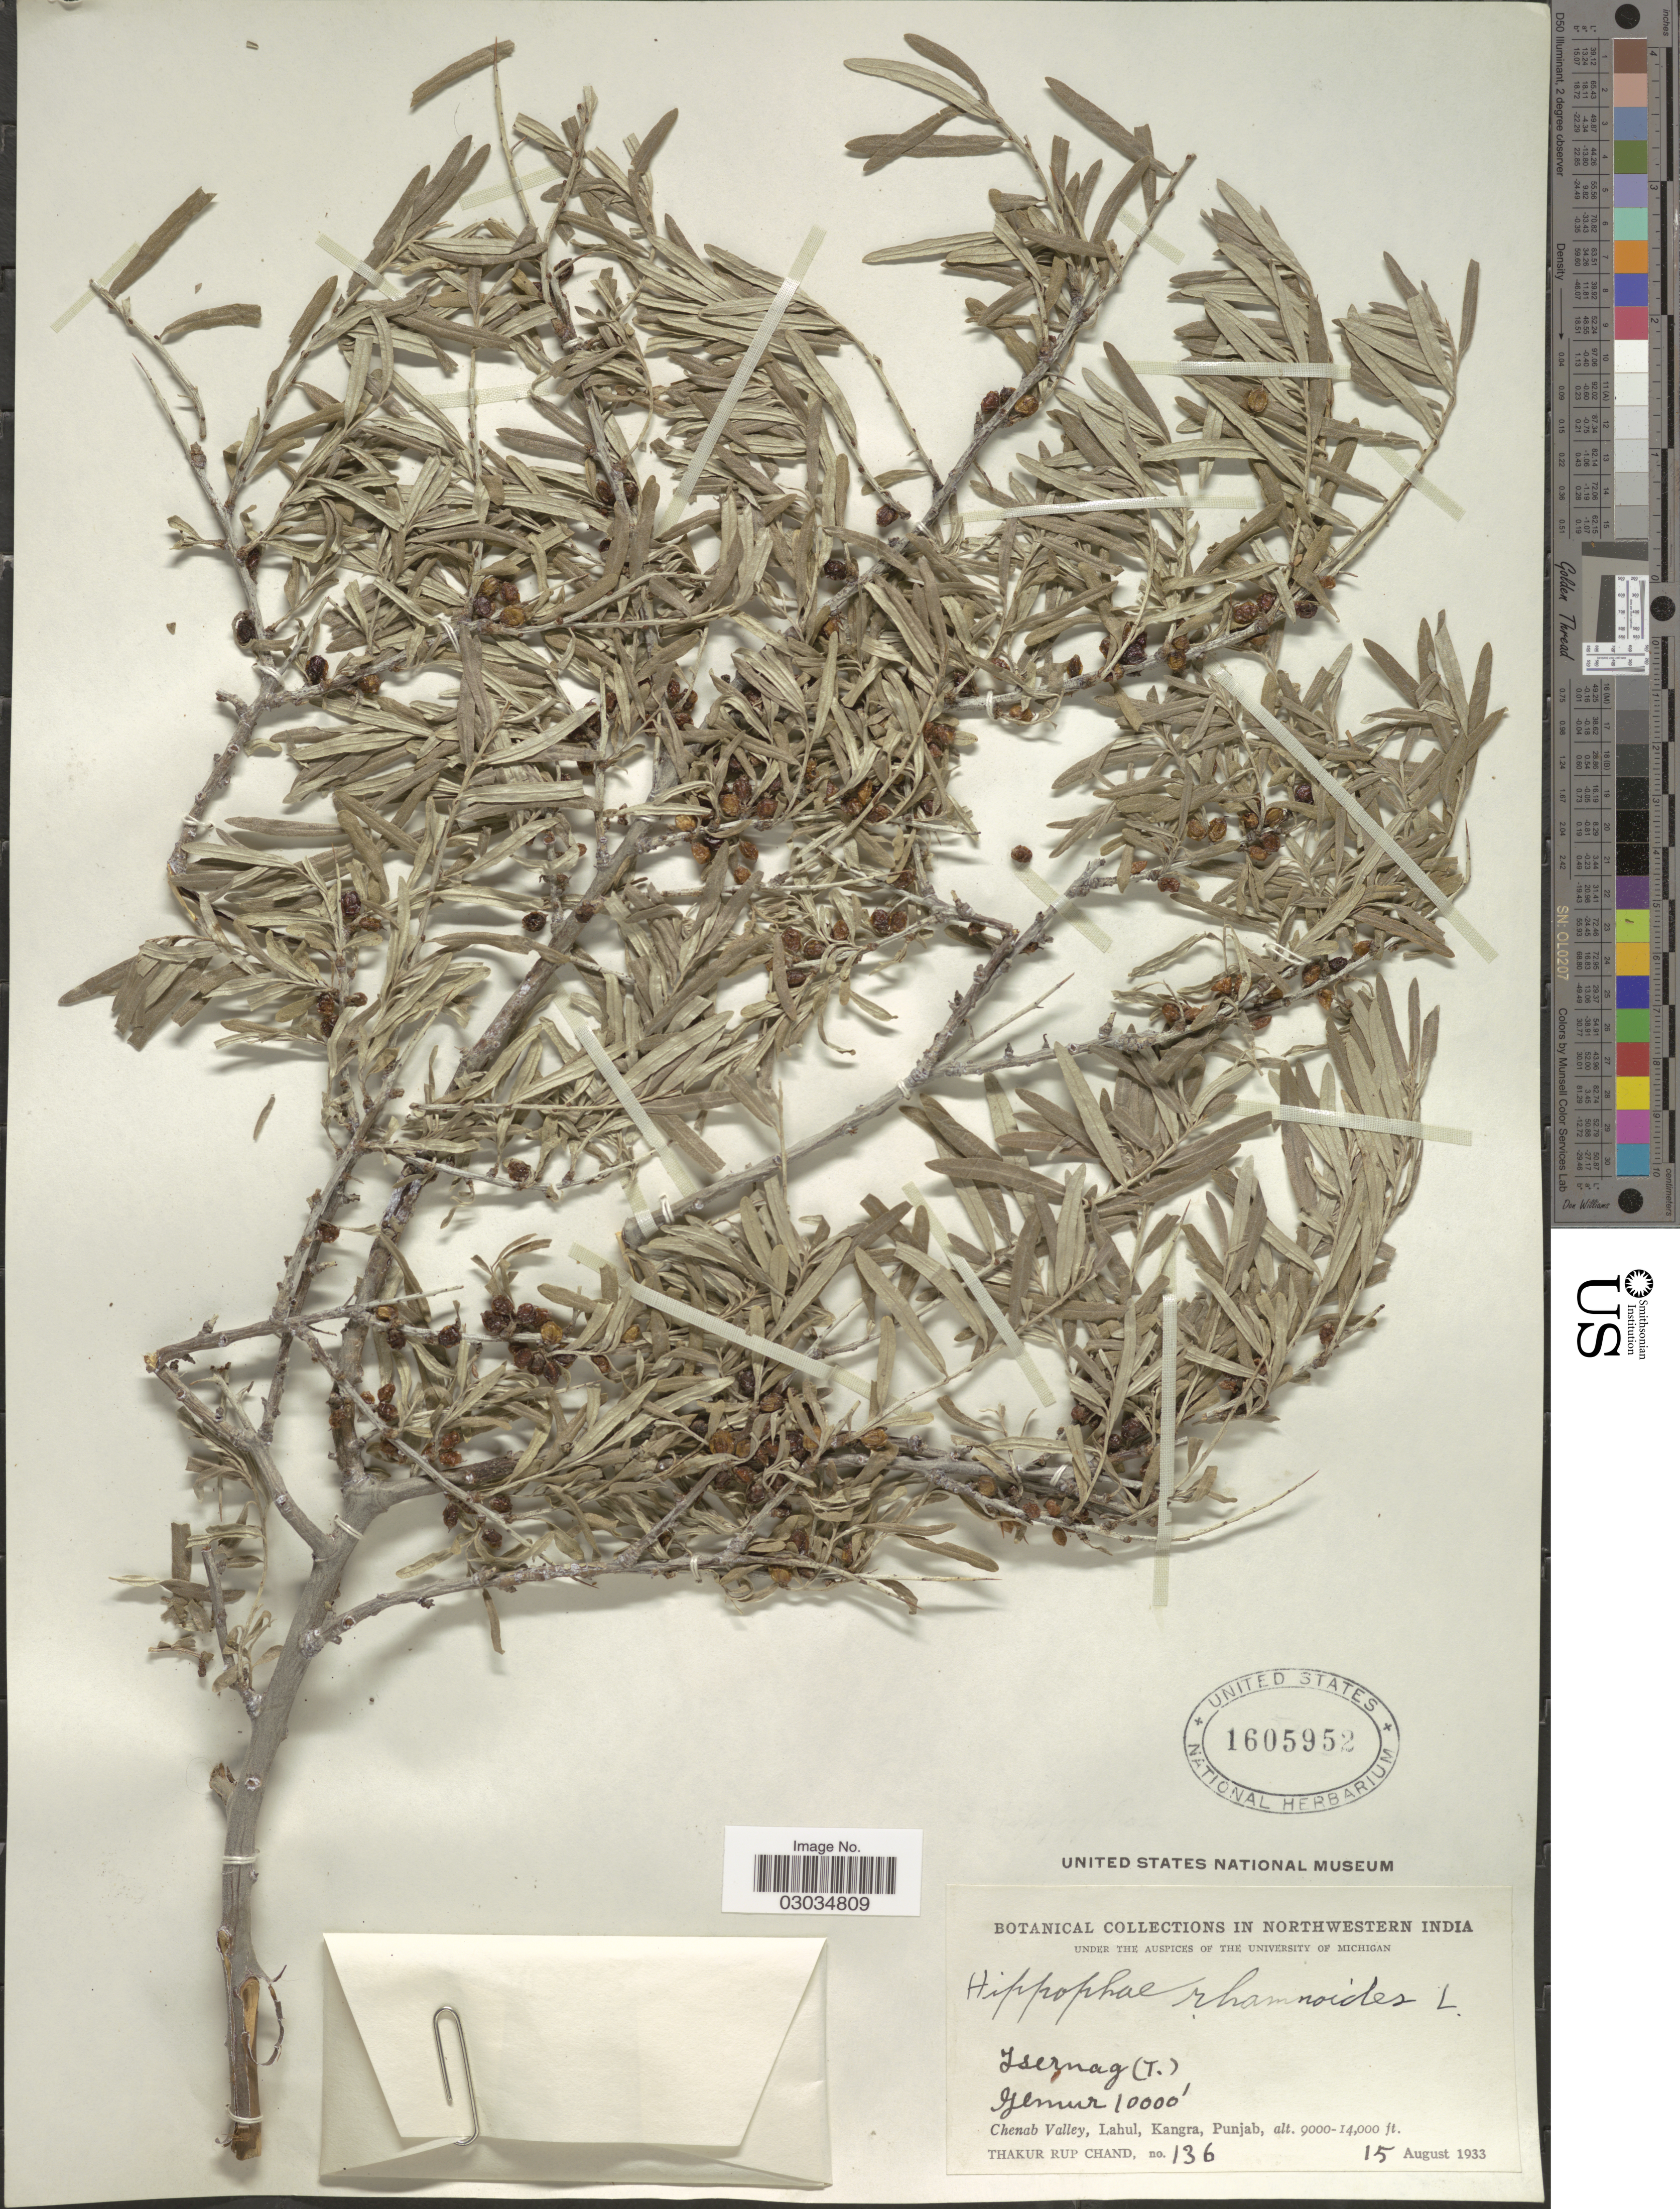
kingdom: Plantae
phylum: Tracheophyta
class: Magnoliopsida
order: Rosales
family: Elaeagnaceae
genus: Hippophae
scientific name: Hippophae rhamnoides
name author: L.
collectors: T. R. Chand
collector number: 136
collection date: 1933-08-15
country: India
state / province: Punjab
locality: Northwestern India, Gemur, Chenab Valley, Lahul, Kangra.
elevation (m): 2743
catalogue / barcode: US 1605952